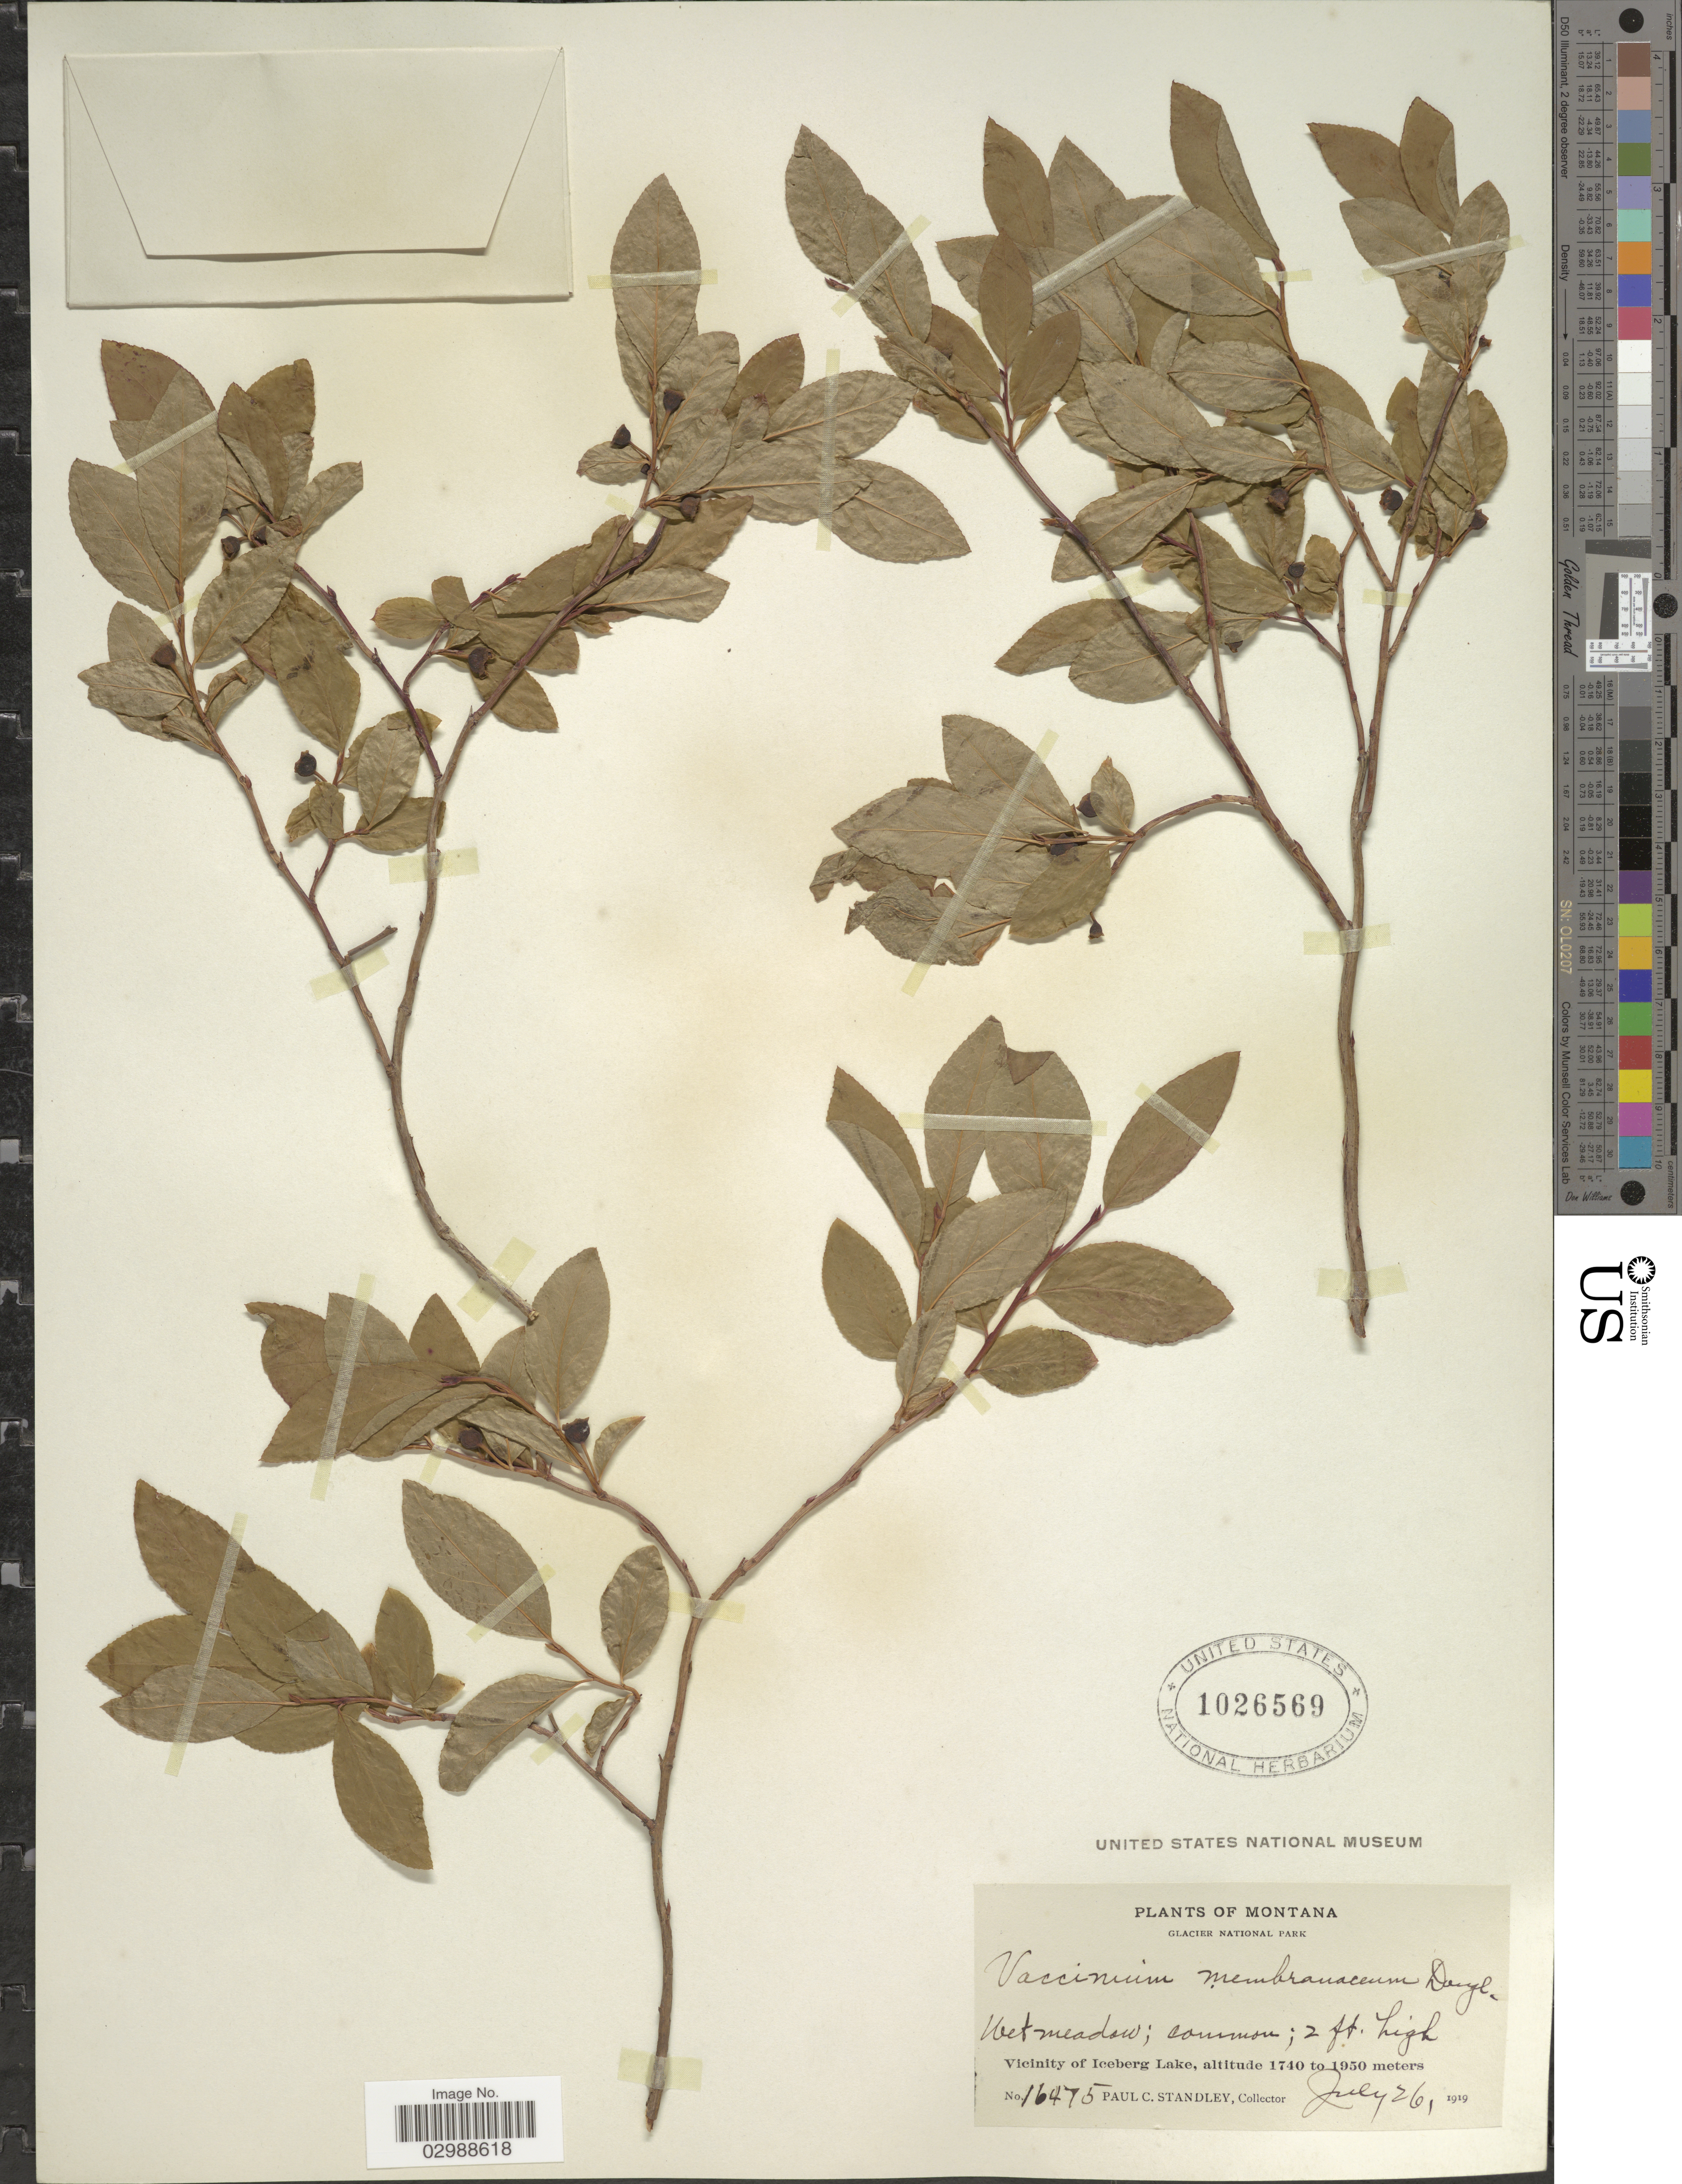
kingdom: Plantae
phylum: Tracheophyta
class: Magnoliopsida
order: Ericales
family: Ericaceae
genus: Vaccinium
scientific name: Vaccinium membranaceum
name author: Douglas ex Torr.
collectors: P. C. Standley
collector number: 16475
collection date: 1919-07-26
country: United States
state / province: Montana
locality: Glacier National Park. Vicinity of Iceberg Lake.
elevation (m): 1740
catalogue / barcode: US 1026569